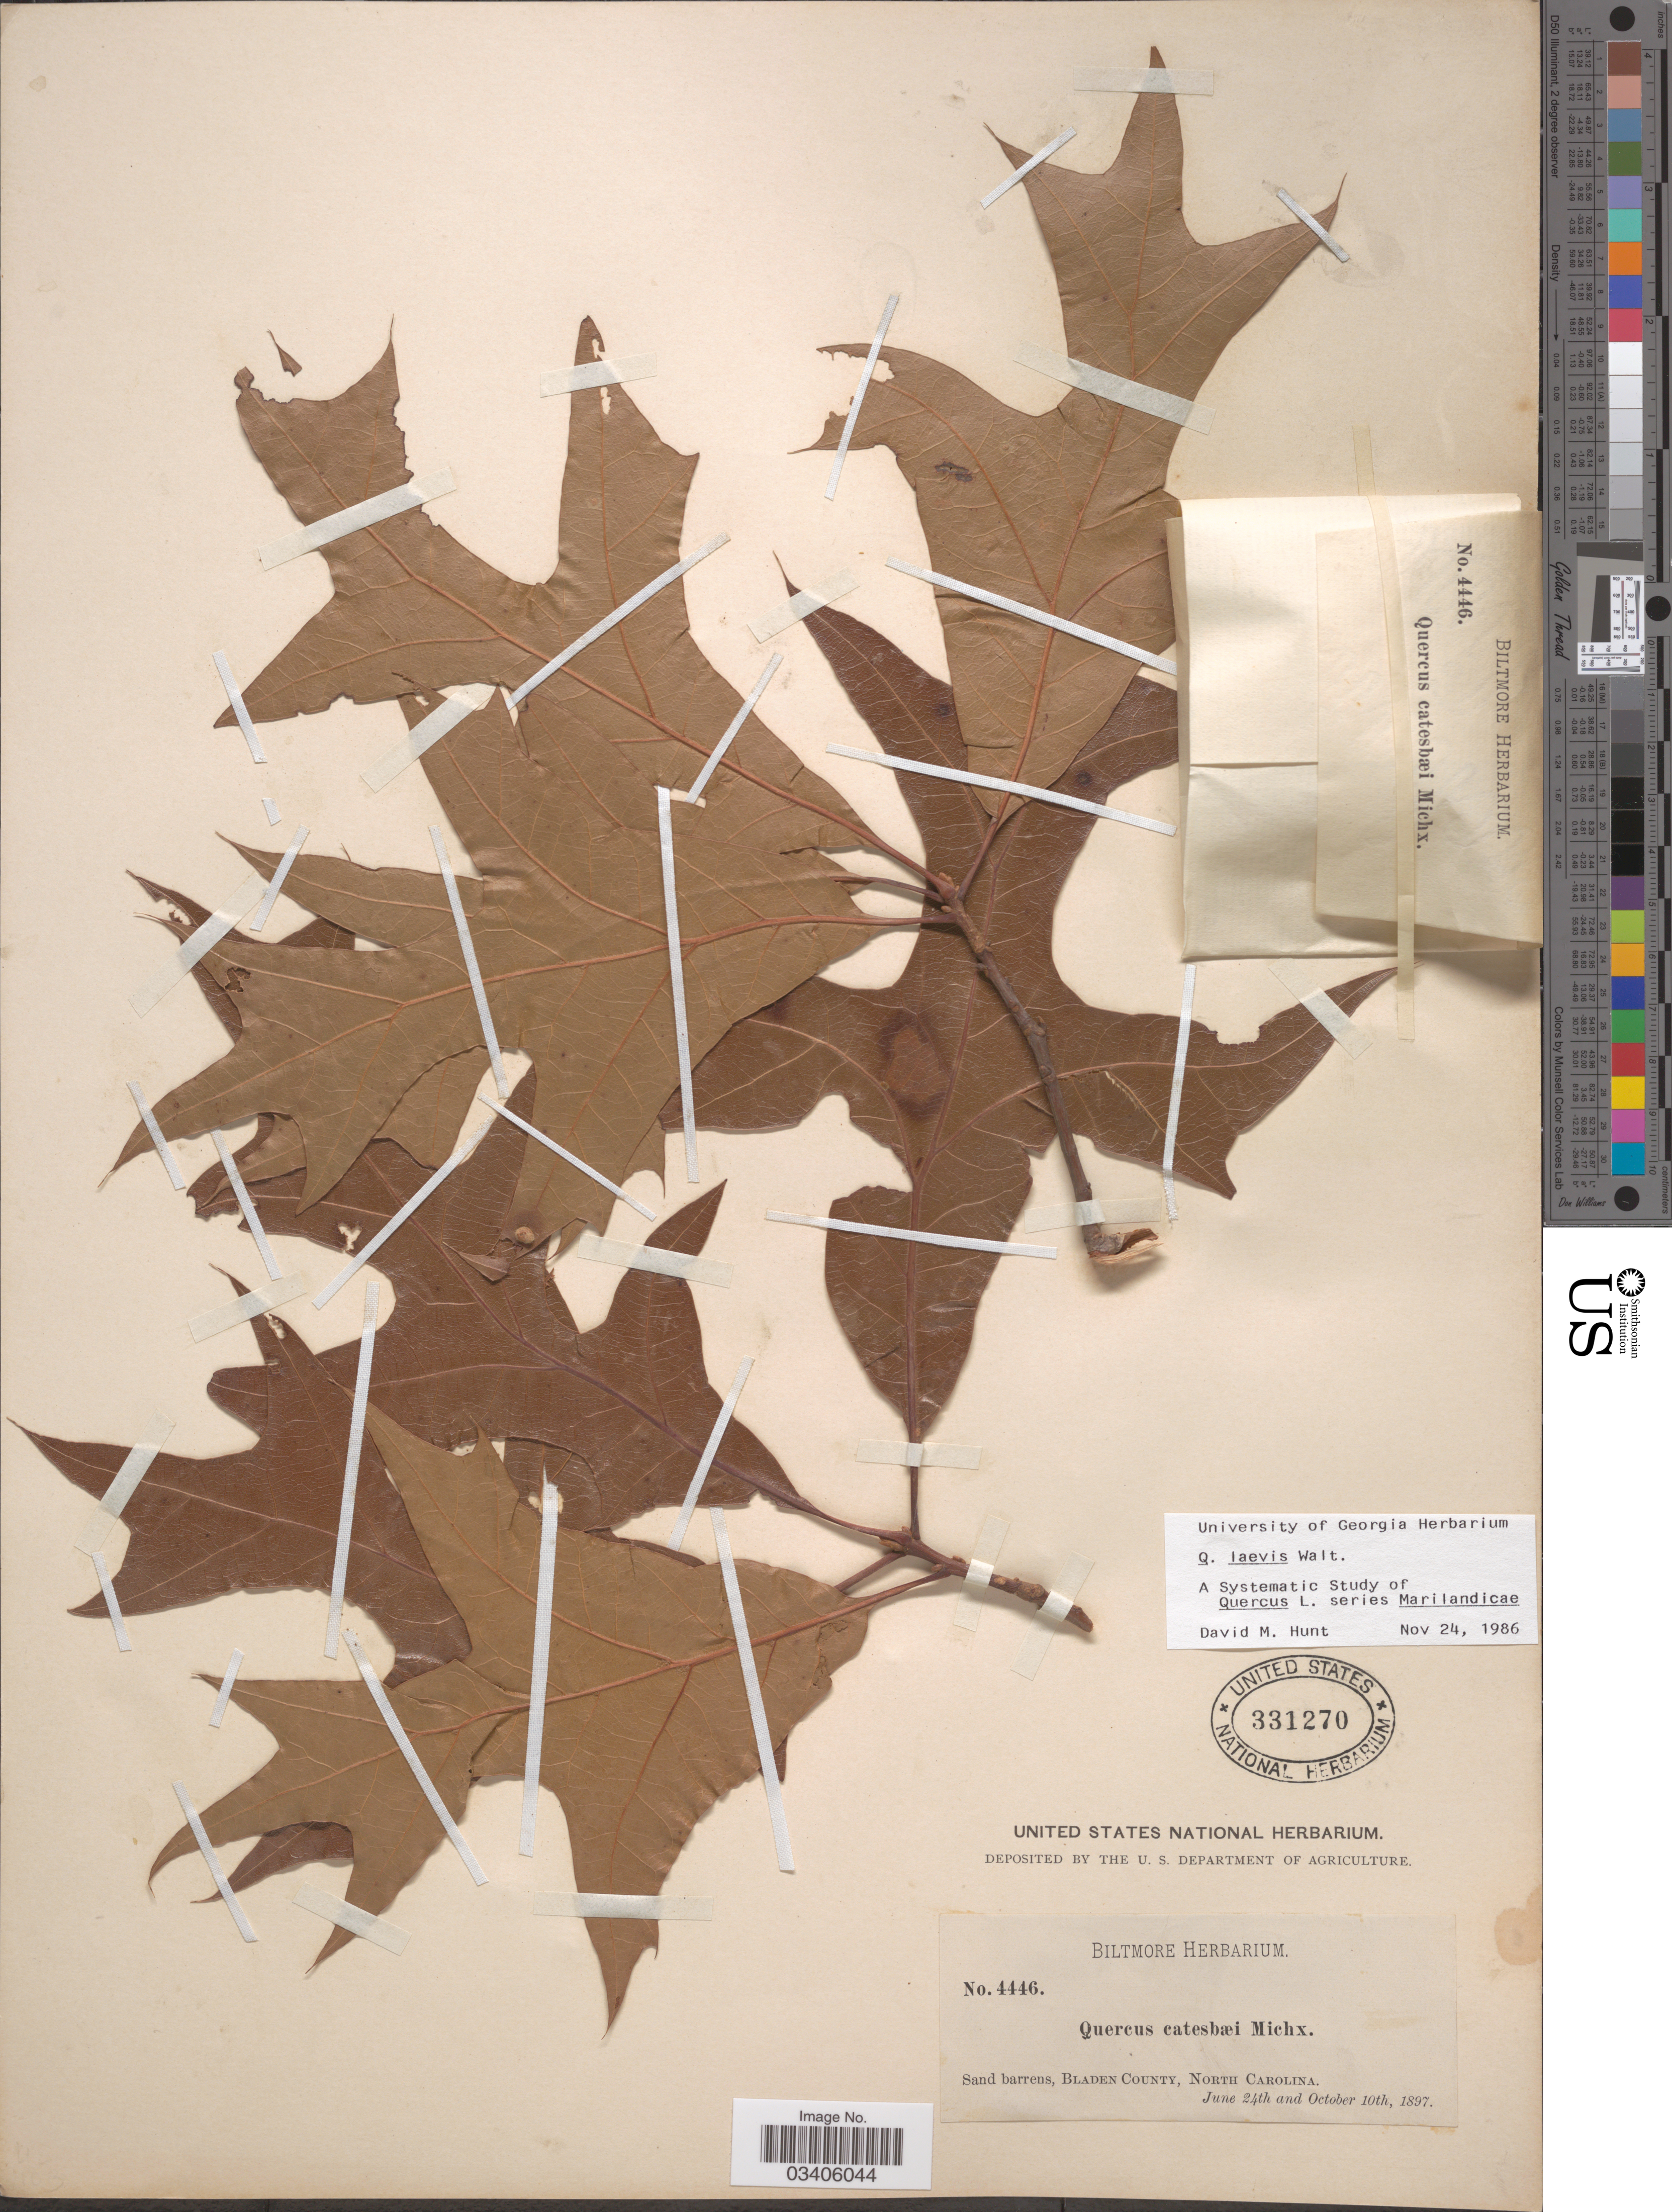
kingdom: Plantae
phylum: Tracheophyta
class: Magnoliopsida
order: Fagales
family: Fagaceae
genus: Quercus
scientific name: Quercus laevis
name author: Walter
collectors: ex herb. Biltmore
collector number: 4446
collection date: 1897-06-24/1897-10-10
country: United States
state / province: North Carolina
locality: Bladen County.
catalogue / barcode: US 331270